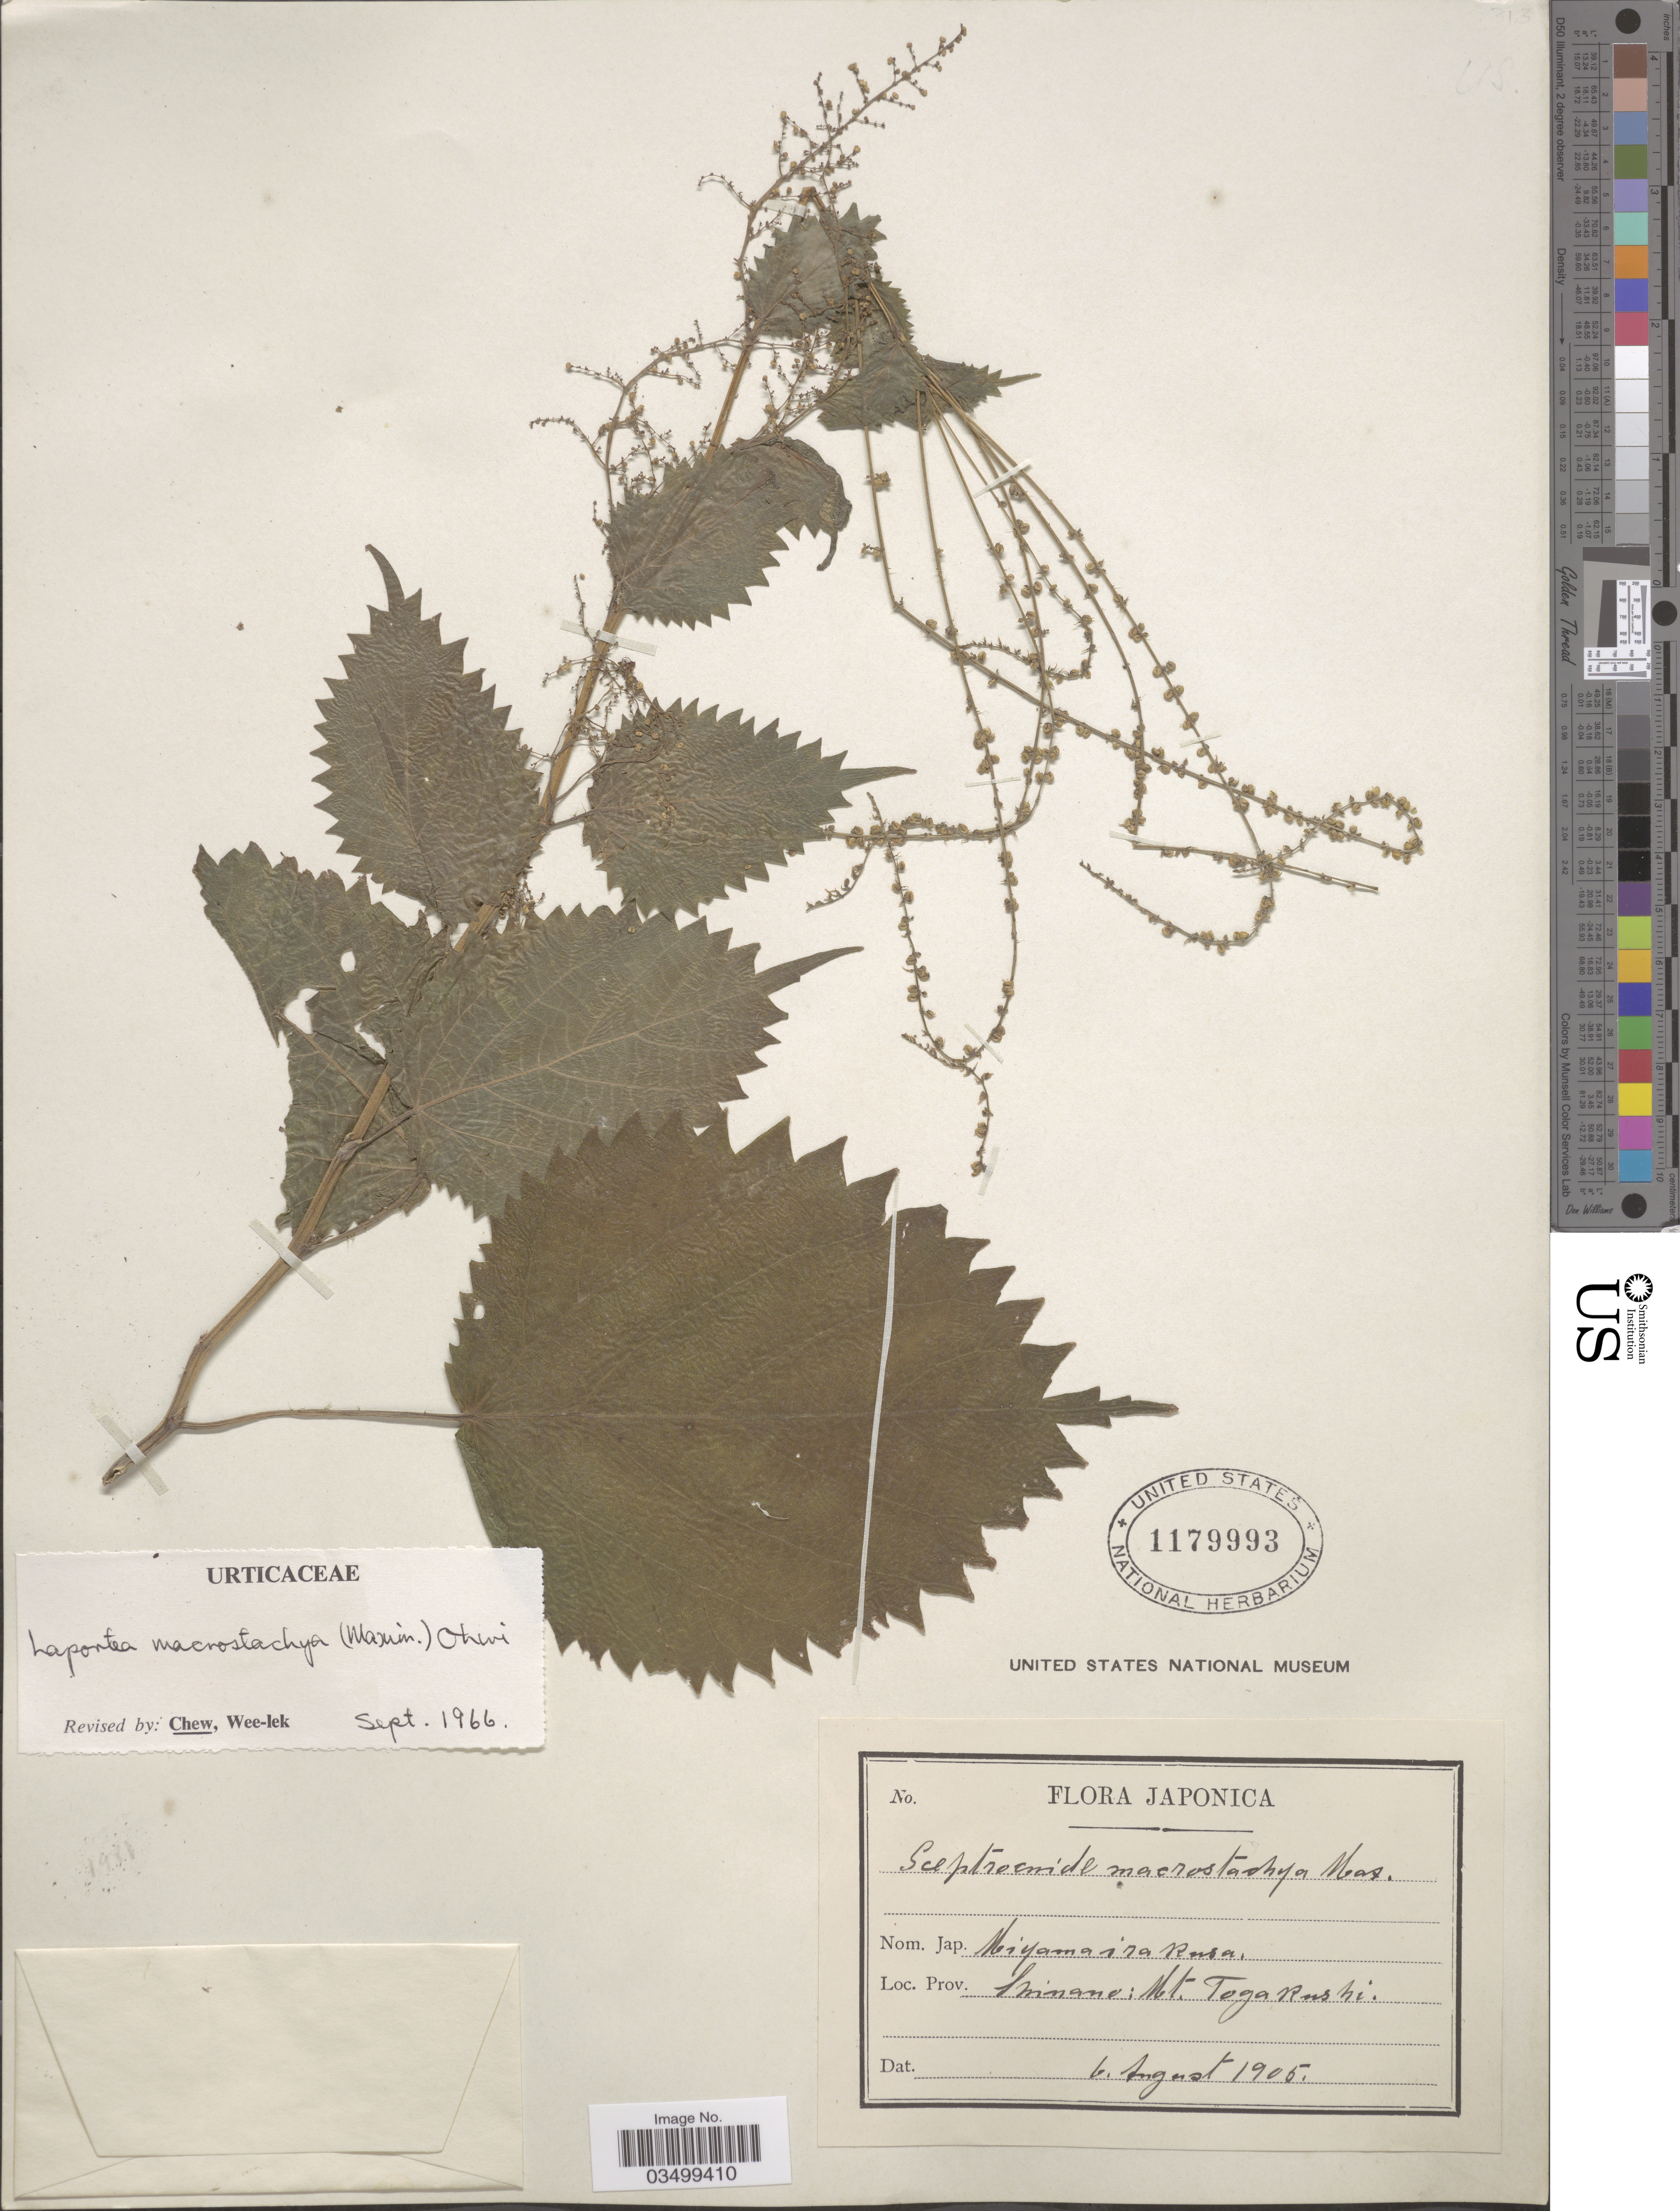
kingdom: Plantae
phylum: Tracheophyta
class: Magnoliopsida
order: Rosales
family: Urticaceae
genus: Laportea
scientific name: Laportea macrostachya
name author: (Maxim.) Ohwi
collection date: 1905-08-06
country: Japan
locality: Japonica. Shimano: Mt. Togakushi.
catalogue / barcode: US 1179993